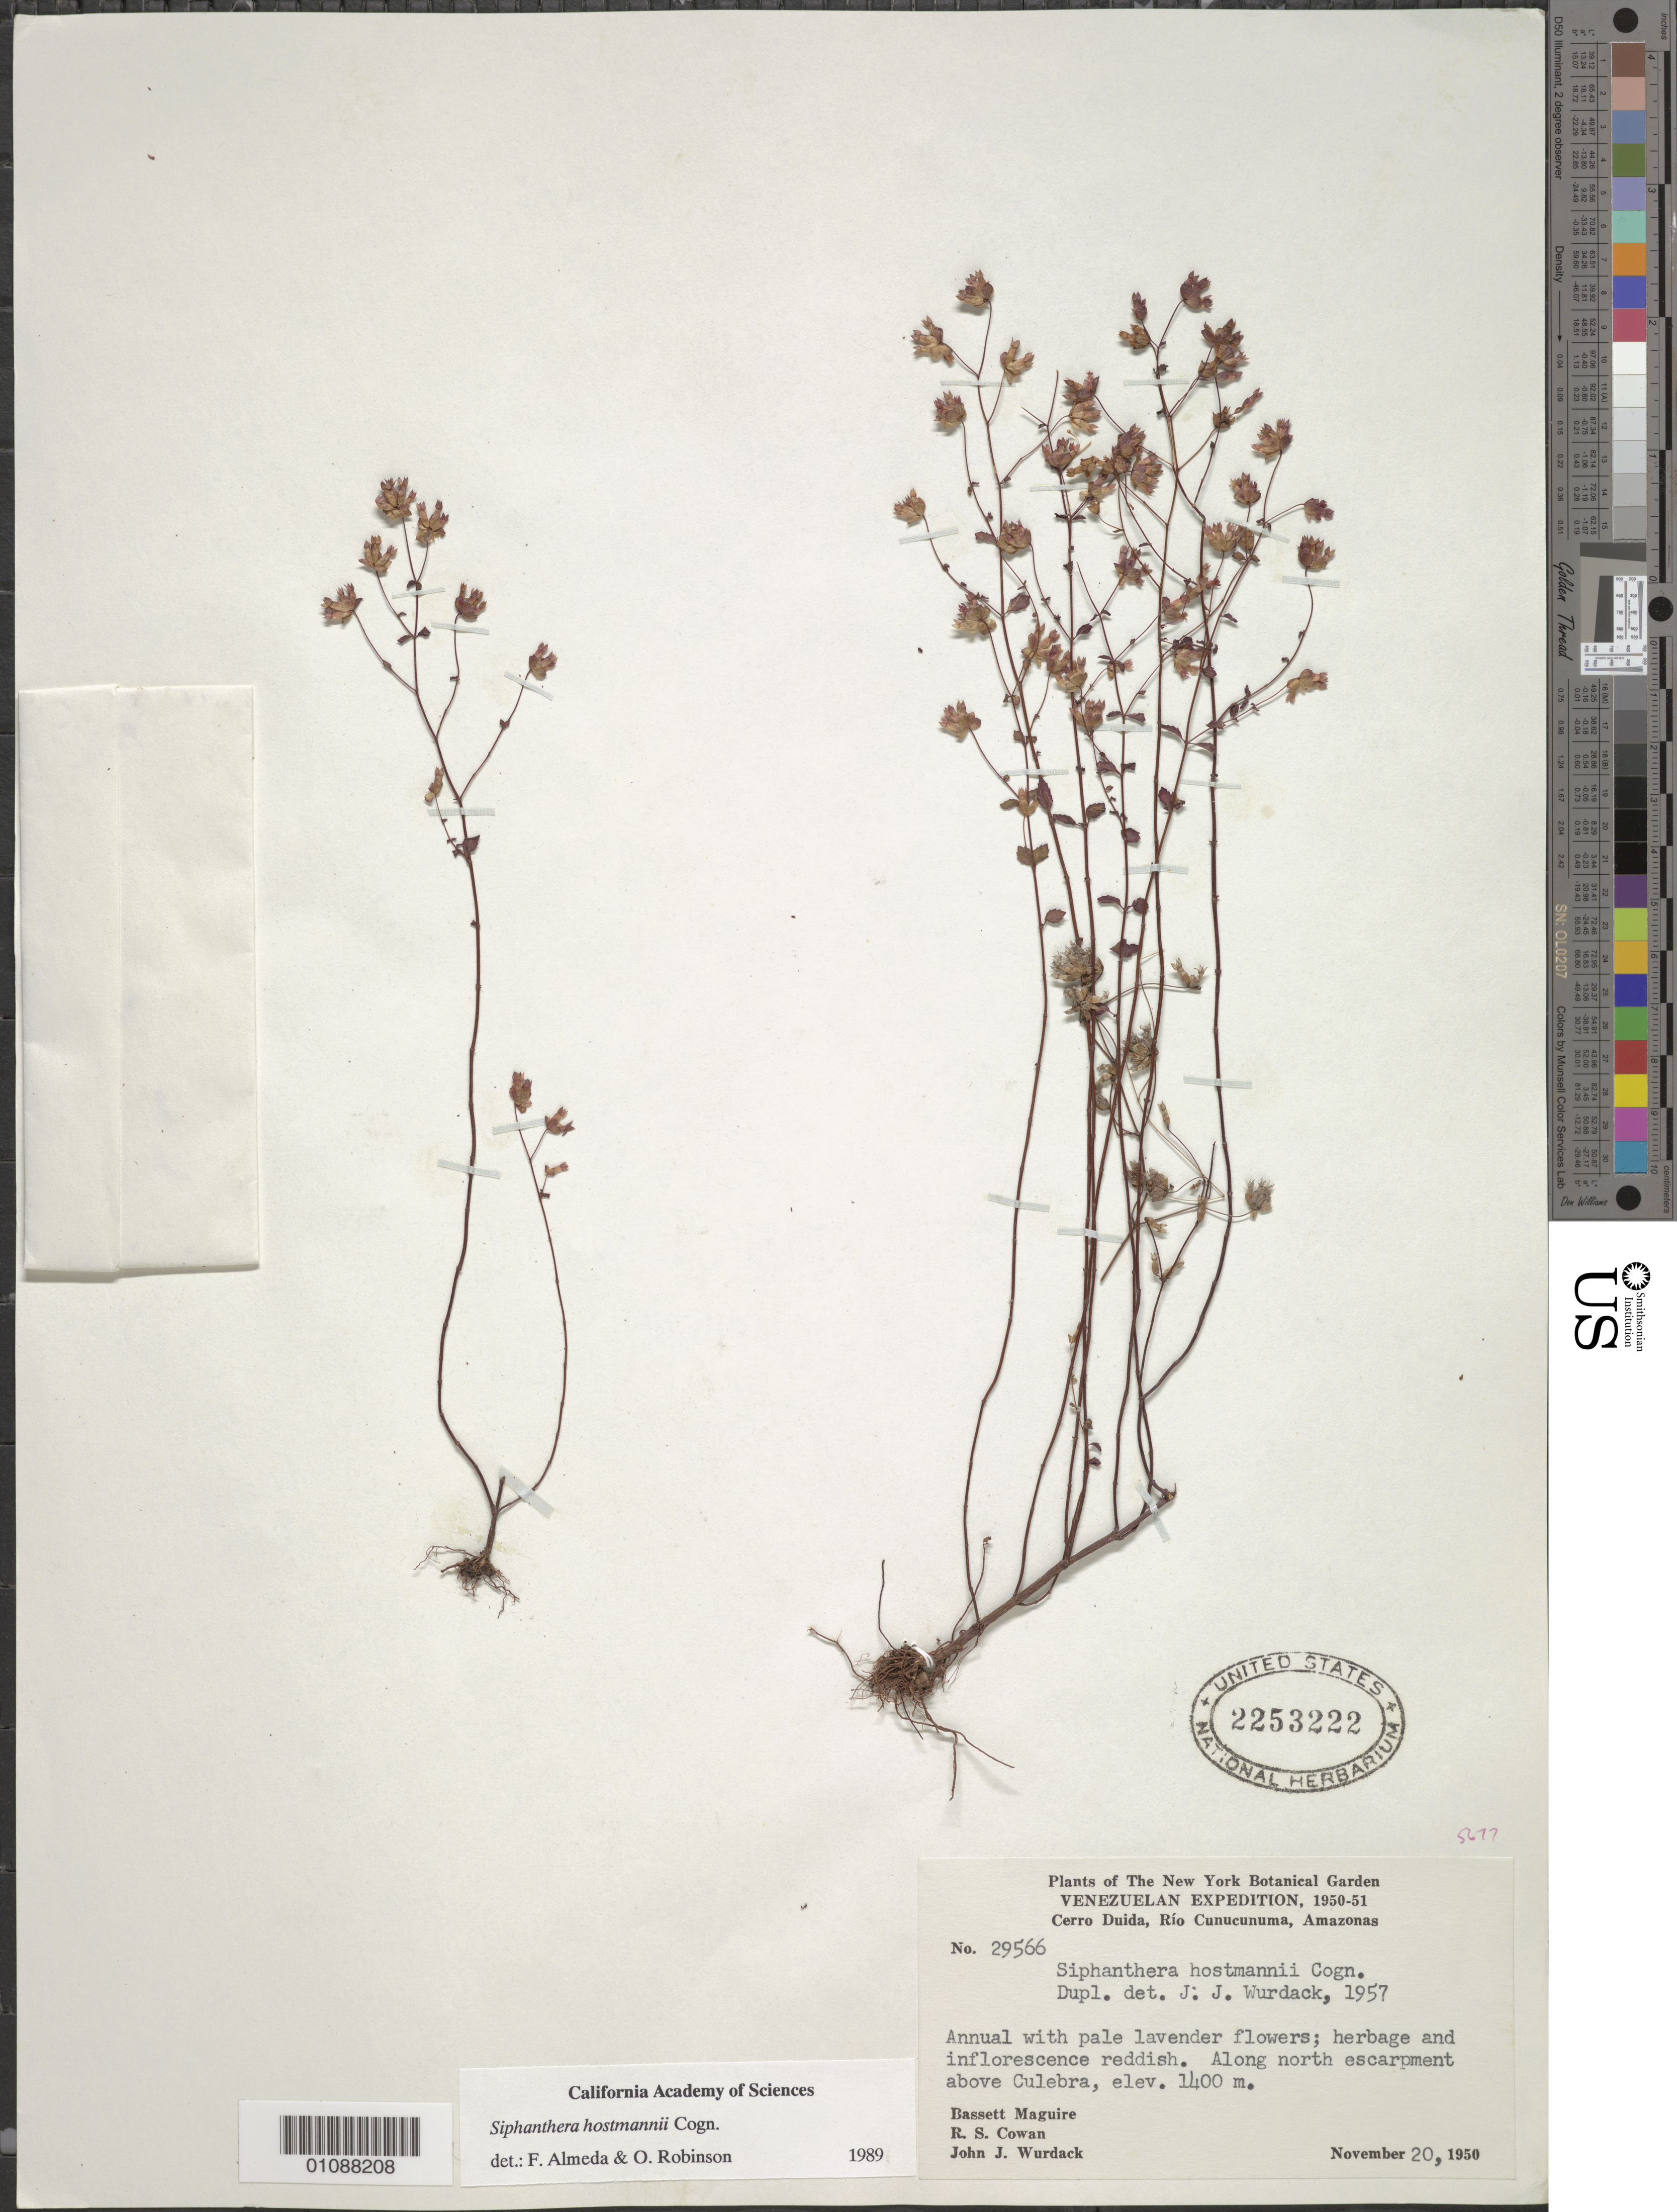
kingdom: Plantae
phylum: Tracheophyta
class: Magnoliopsida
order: Myrtales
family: Melastomataceae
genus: Siphanthera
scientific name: Siphanthera hostmannii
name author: Cogn.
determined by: Almeda, F.; Robinson, O. R.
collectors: B. Maguire, R. S. Cowan & J. J. Wurdack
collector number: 29566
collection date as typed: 20-Nov-50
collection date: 1950-11-20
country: Venezuela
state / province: Amazonas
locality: Cerro Duida, Río Cunucunuma, along north escapment above Culebra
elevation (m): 1400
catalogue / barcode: US 2253222